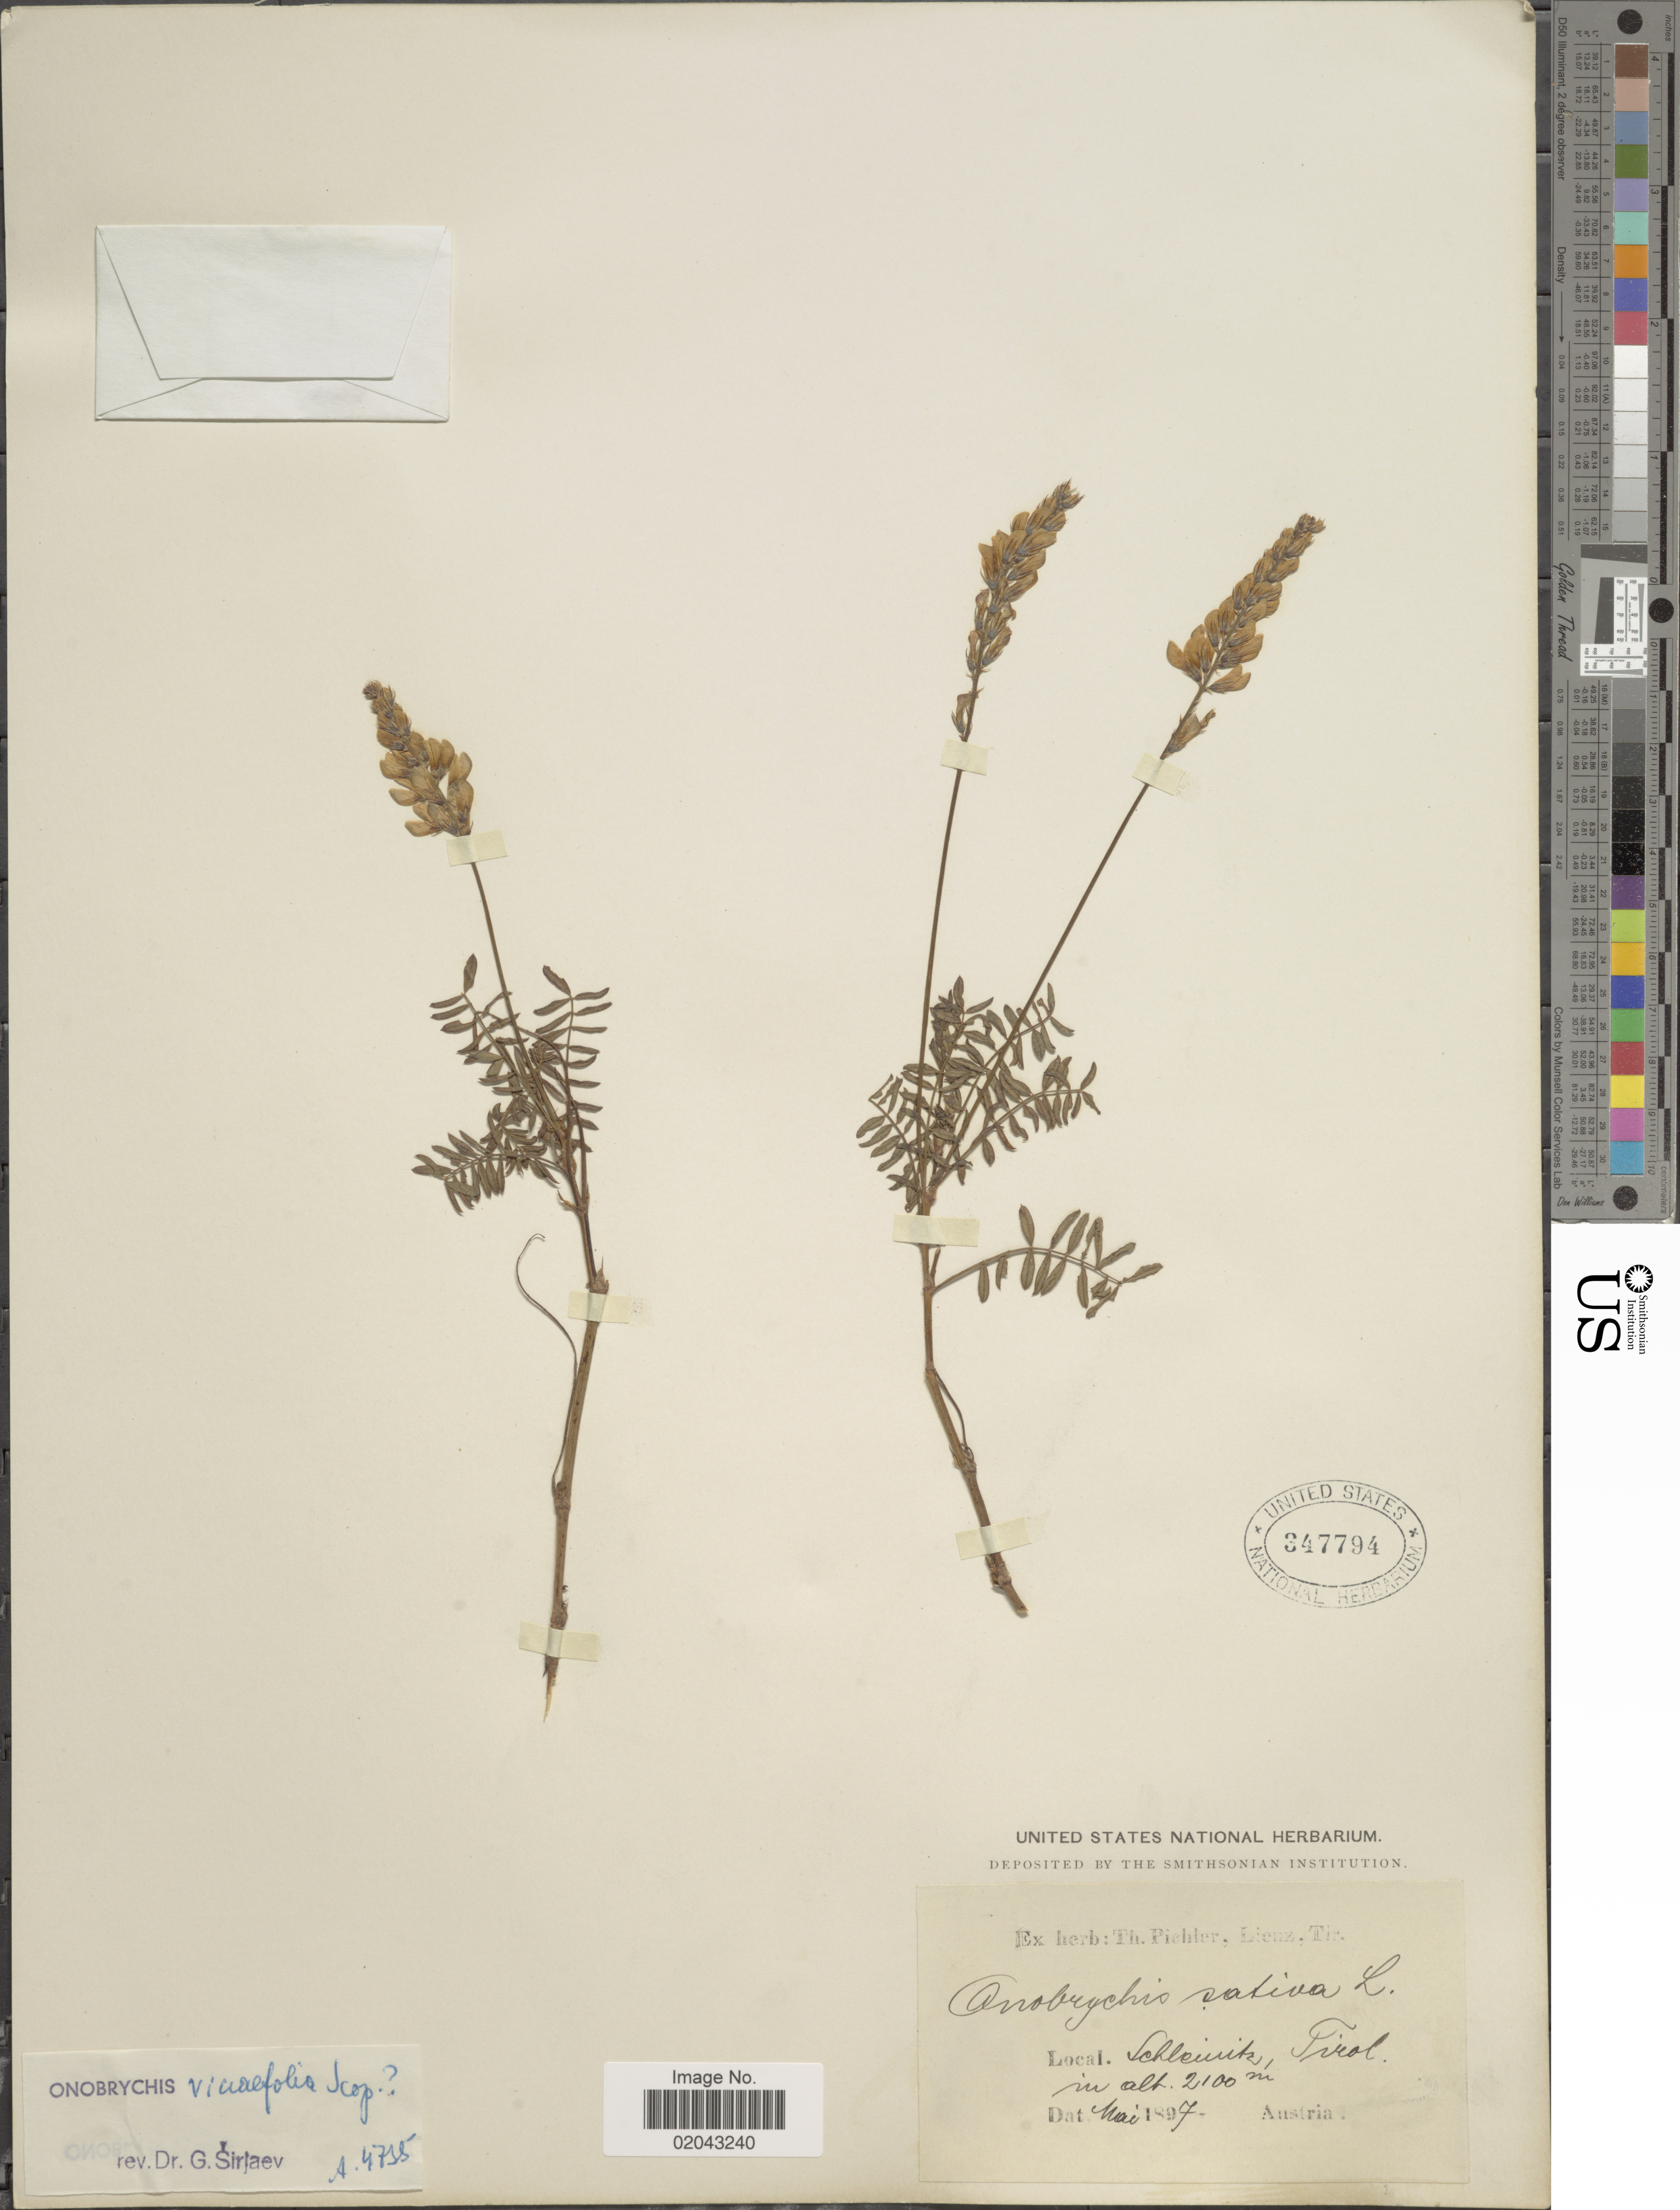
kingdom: Plantae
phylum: Tracheophyta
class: Magnoliopsida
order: Fabales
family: Fabaceae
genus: Onobrychis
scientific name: Onobrychis viciaefolia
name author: Trautv.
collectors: ex herb. T. Pichler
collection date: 1897-05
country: Austria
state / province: Tirol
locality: Schleinitz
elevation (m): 2100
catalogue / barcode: US 347794